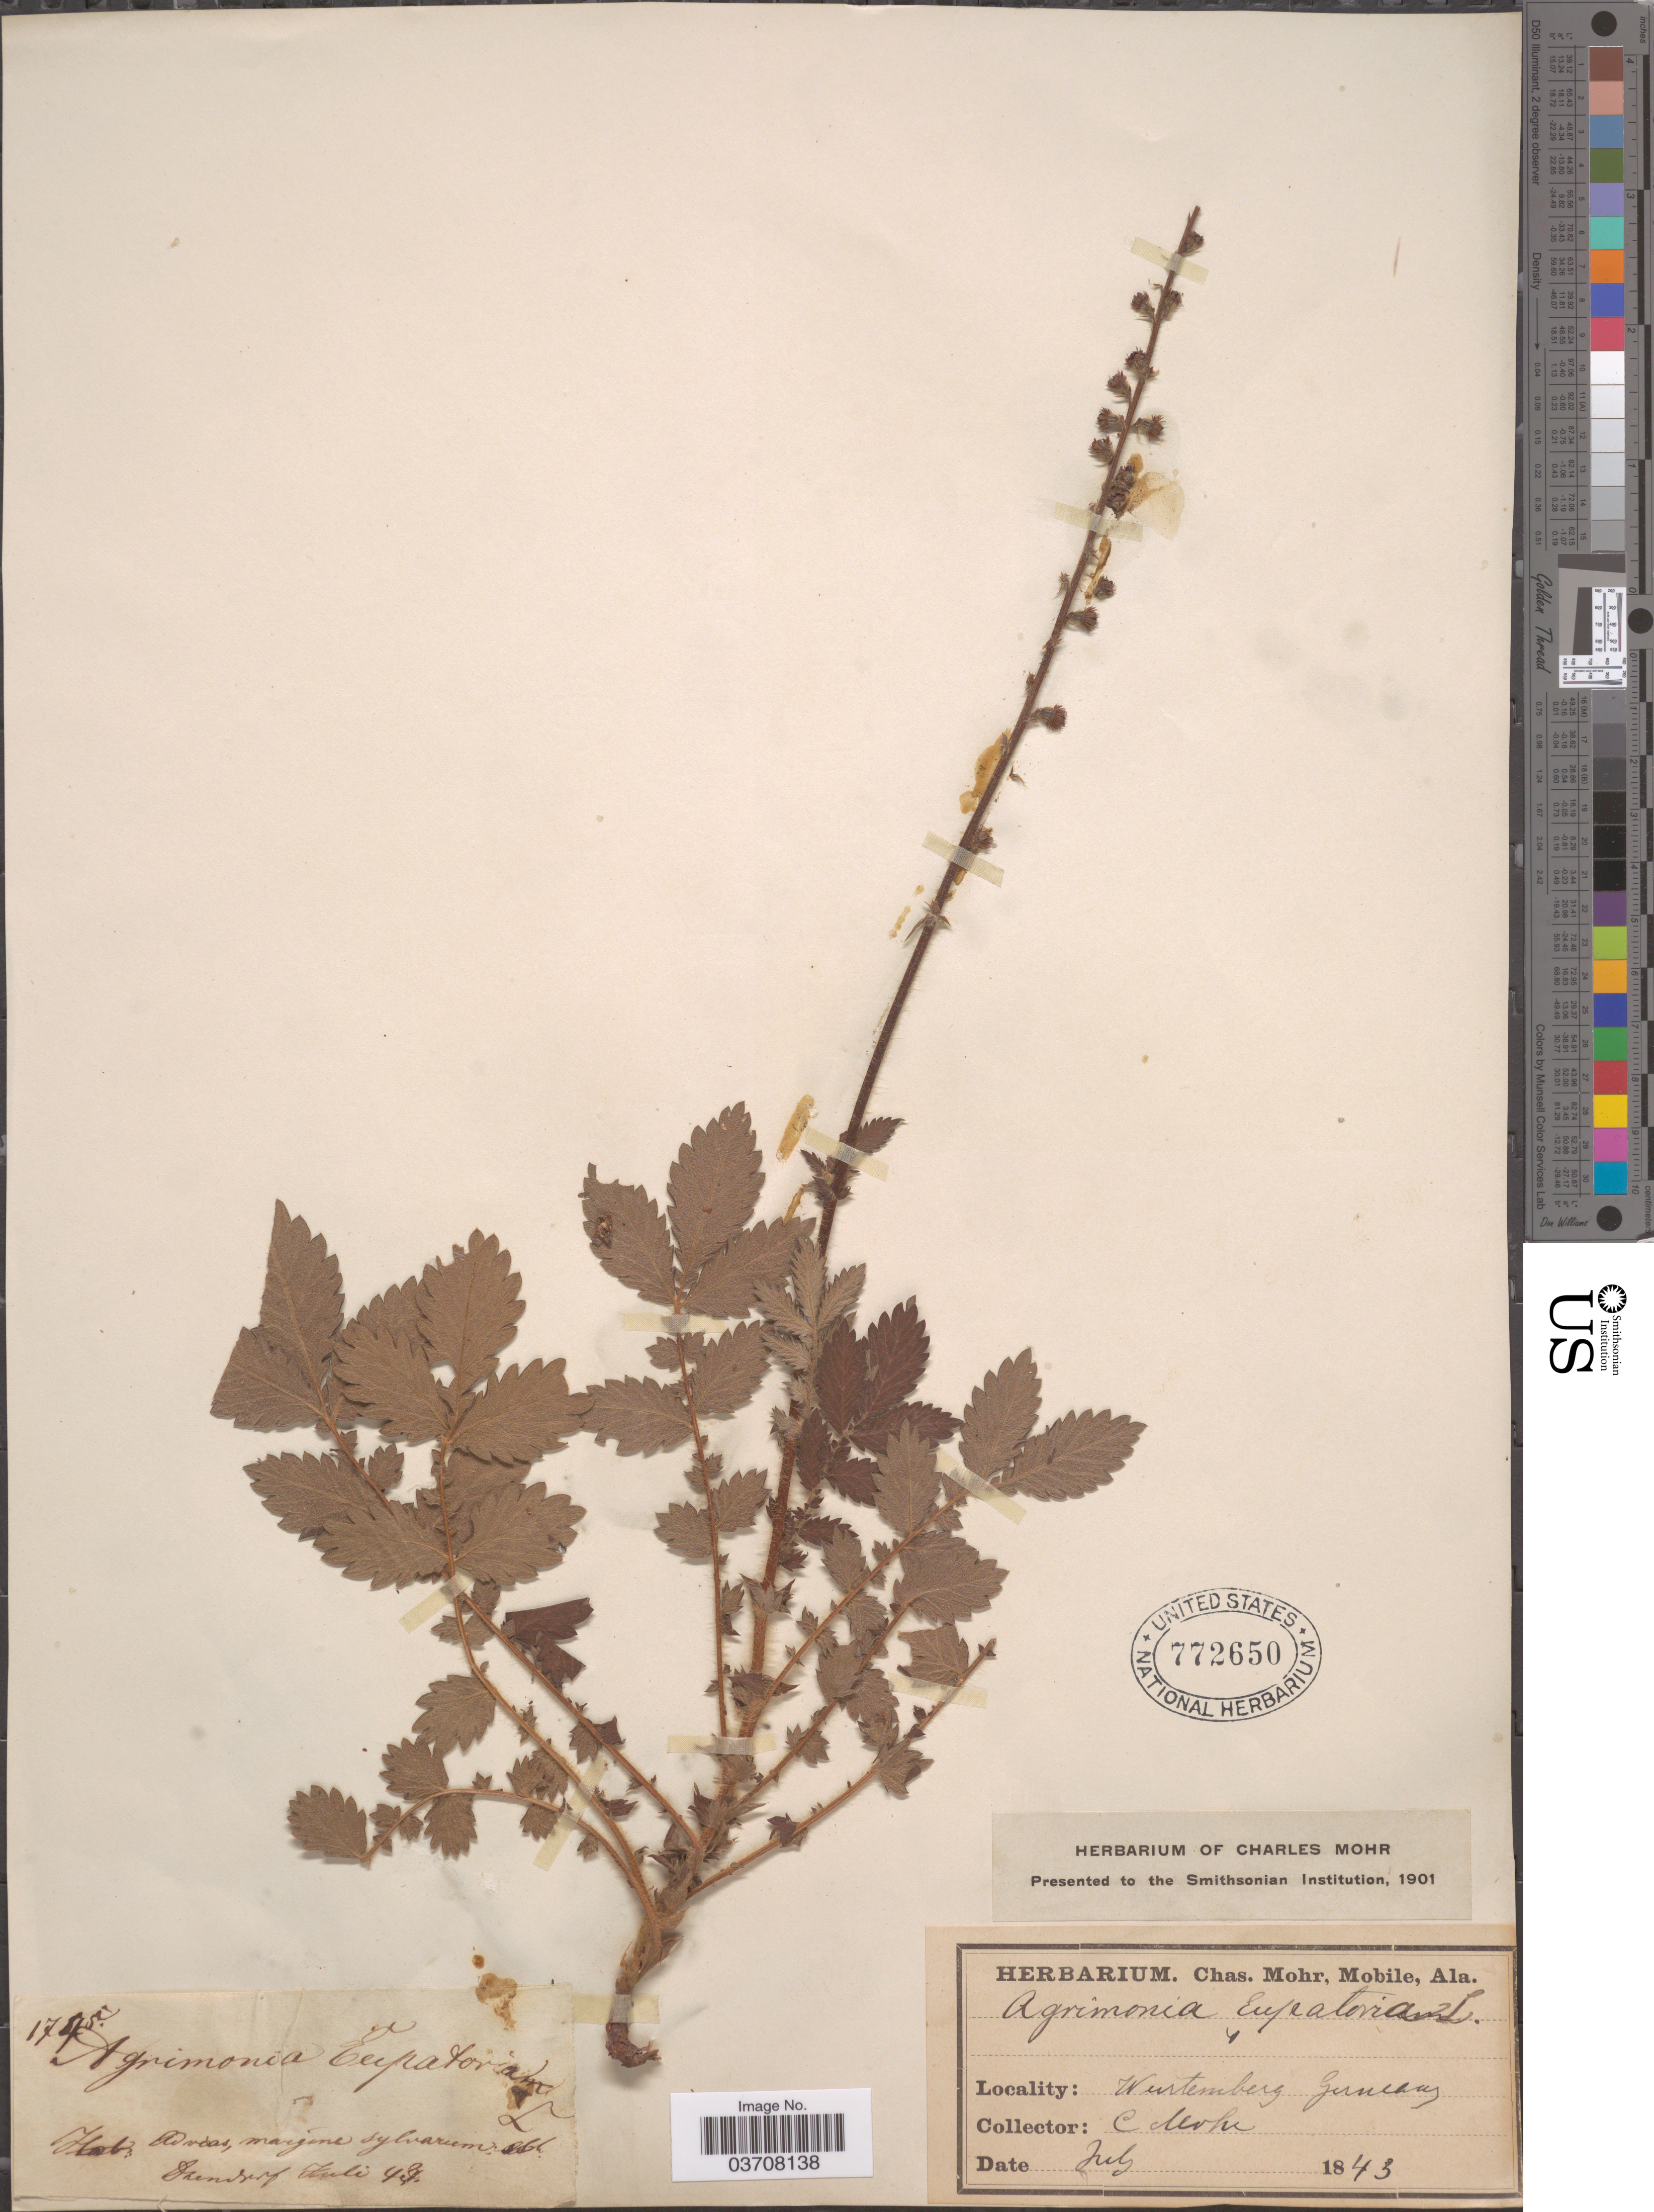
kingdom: Plantae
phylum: Tracheophyta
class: Magnoliopsida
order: Rosales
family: Rosaceae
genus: Agrimonia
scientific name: Agrimonia eupatoria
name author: L.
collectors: Mohr, C. T. (herbarium)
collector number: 1745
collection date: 1843-07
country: Germany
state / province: Baden-Württemberg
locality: Wurtemberg. Advos, margine sylvarum.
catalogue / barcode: US 772650